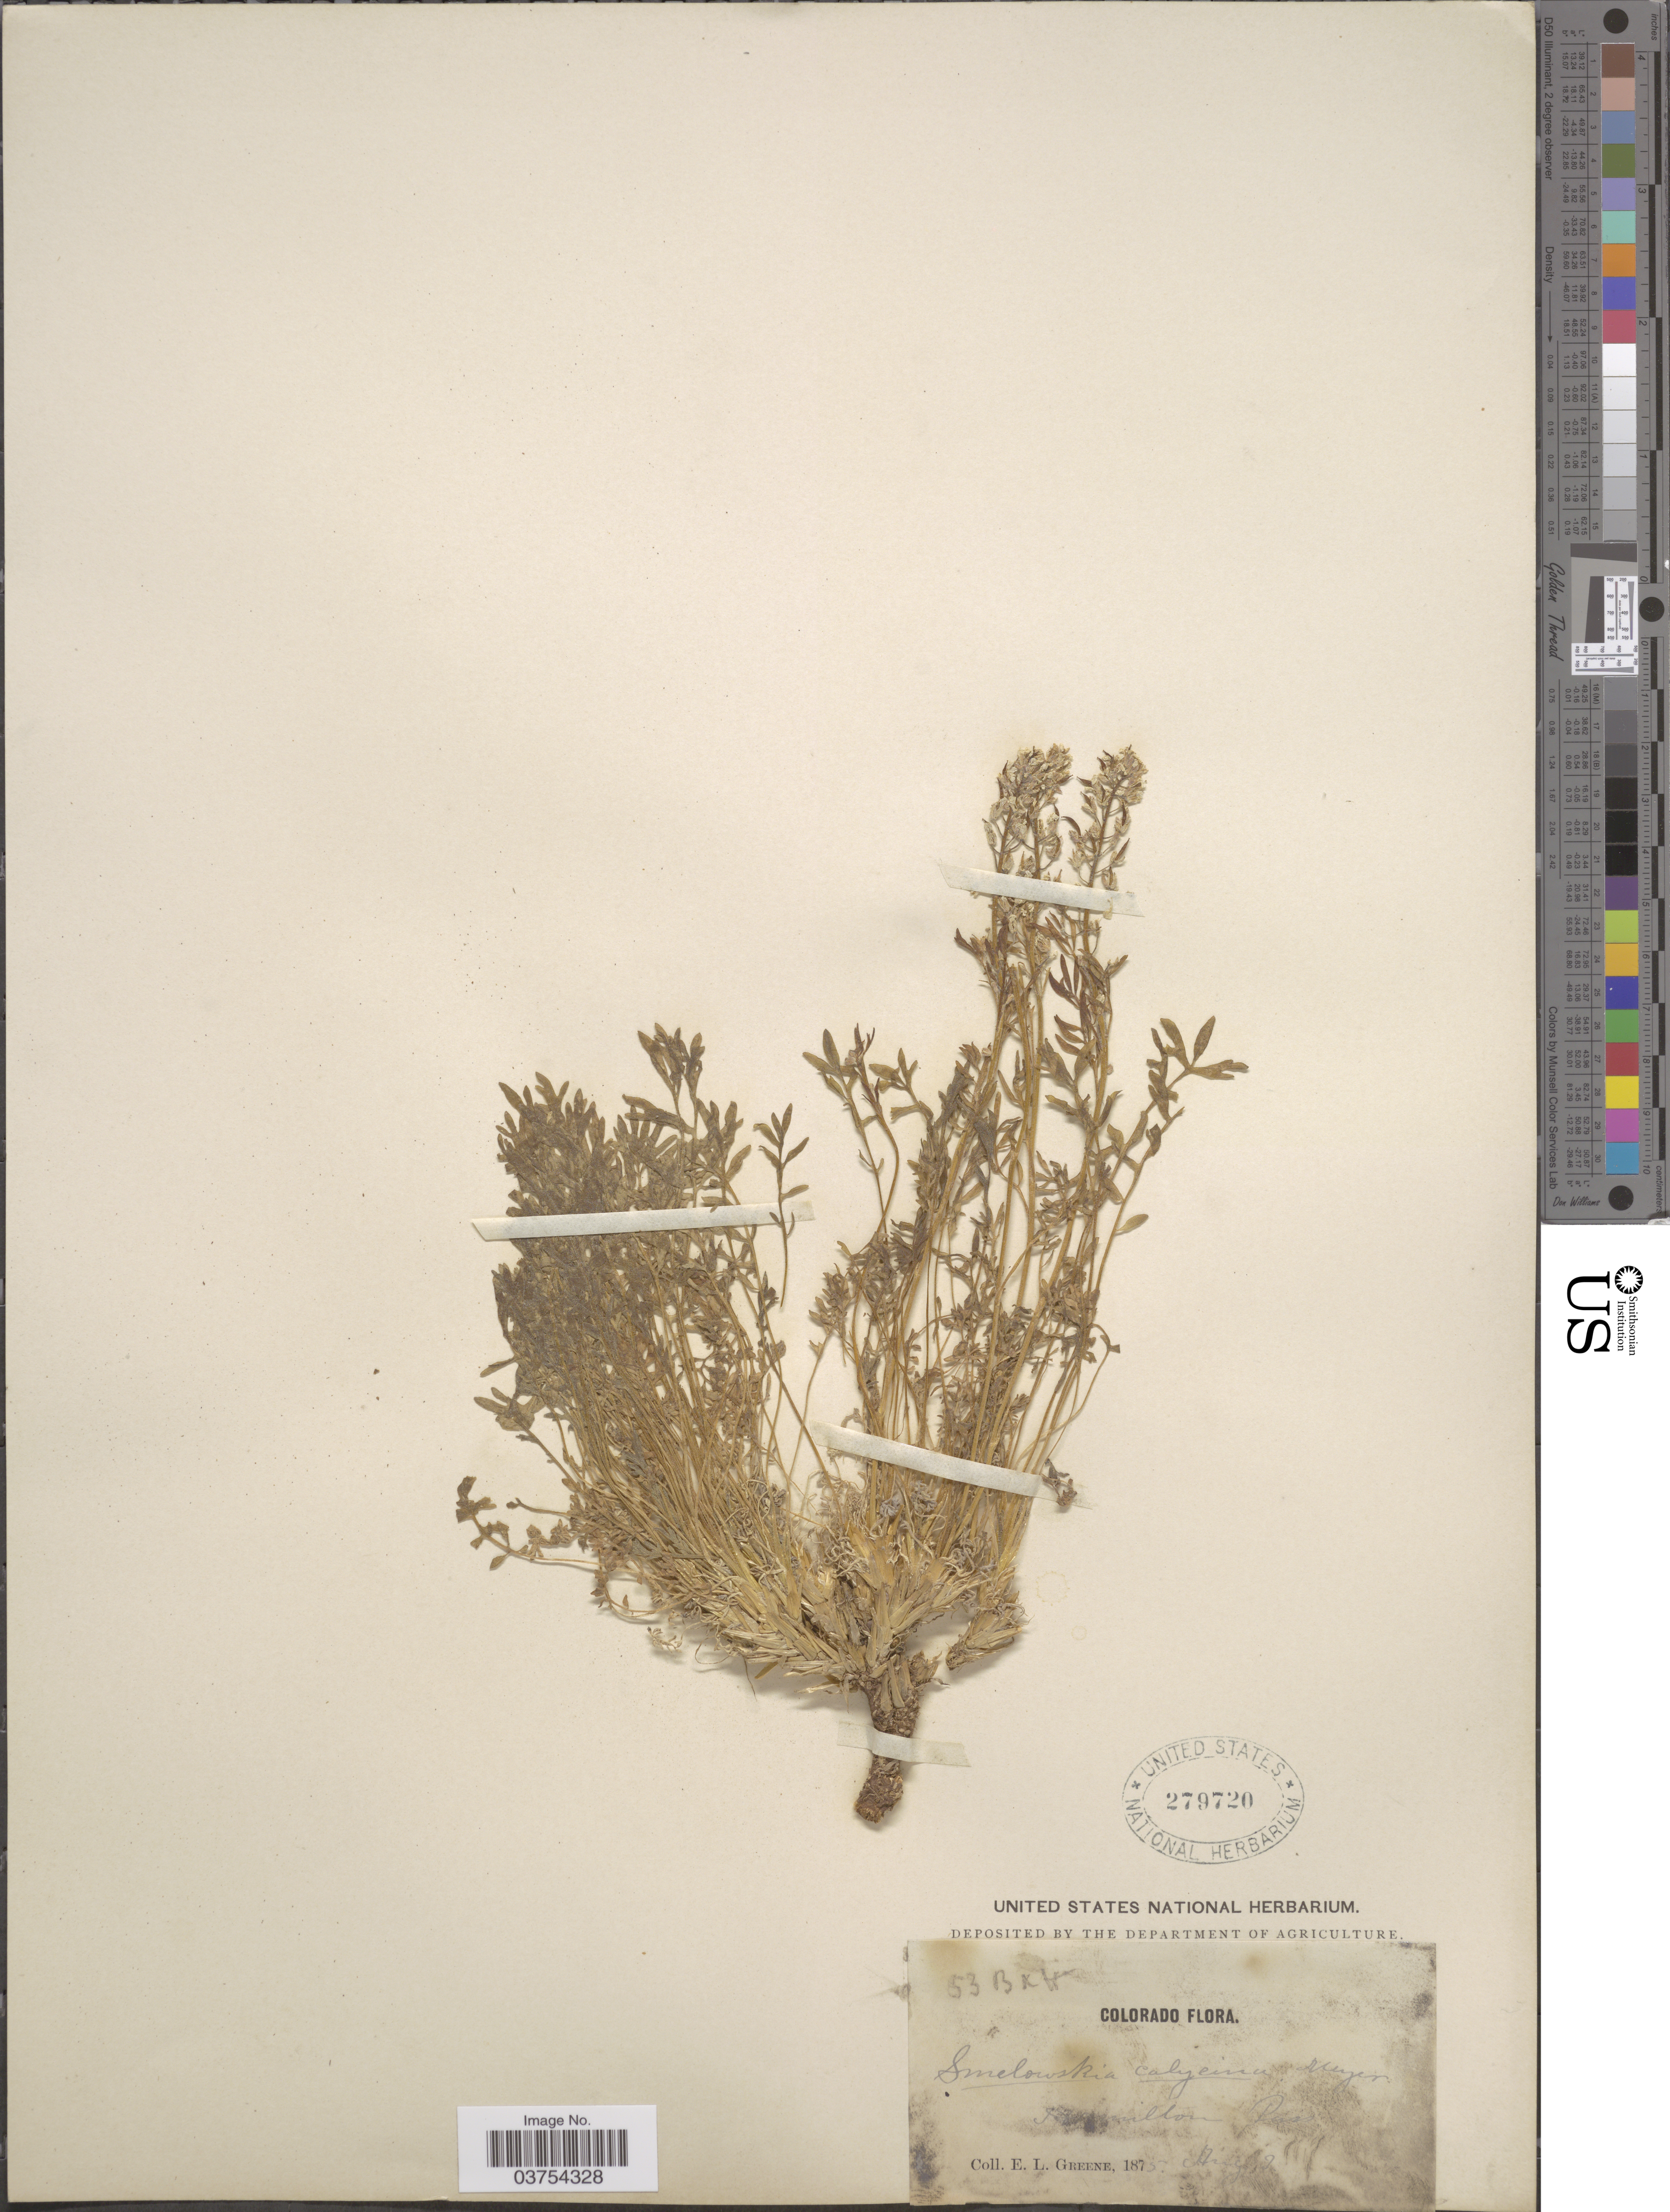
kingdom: Plantae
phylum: Tracheophyta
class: Magnoliopsida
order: Brassicales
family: Brassicaceae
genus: Smelowskia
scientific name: Smelowskia calycina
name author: (Stephan) C.A. Mey.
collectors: E. L. Greene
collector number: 53*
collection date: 1875-08-07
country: United States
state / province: Colorado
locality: Hamilton Pass.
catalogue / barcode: US 279720